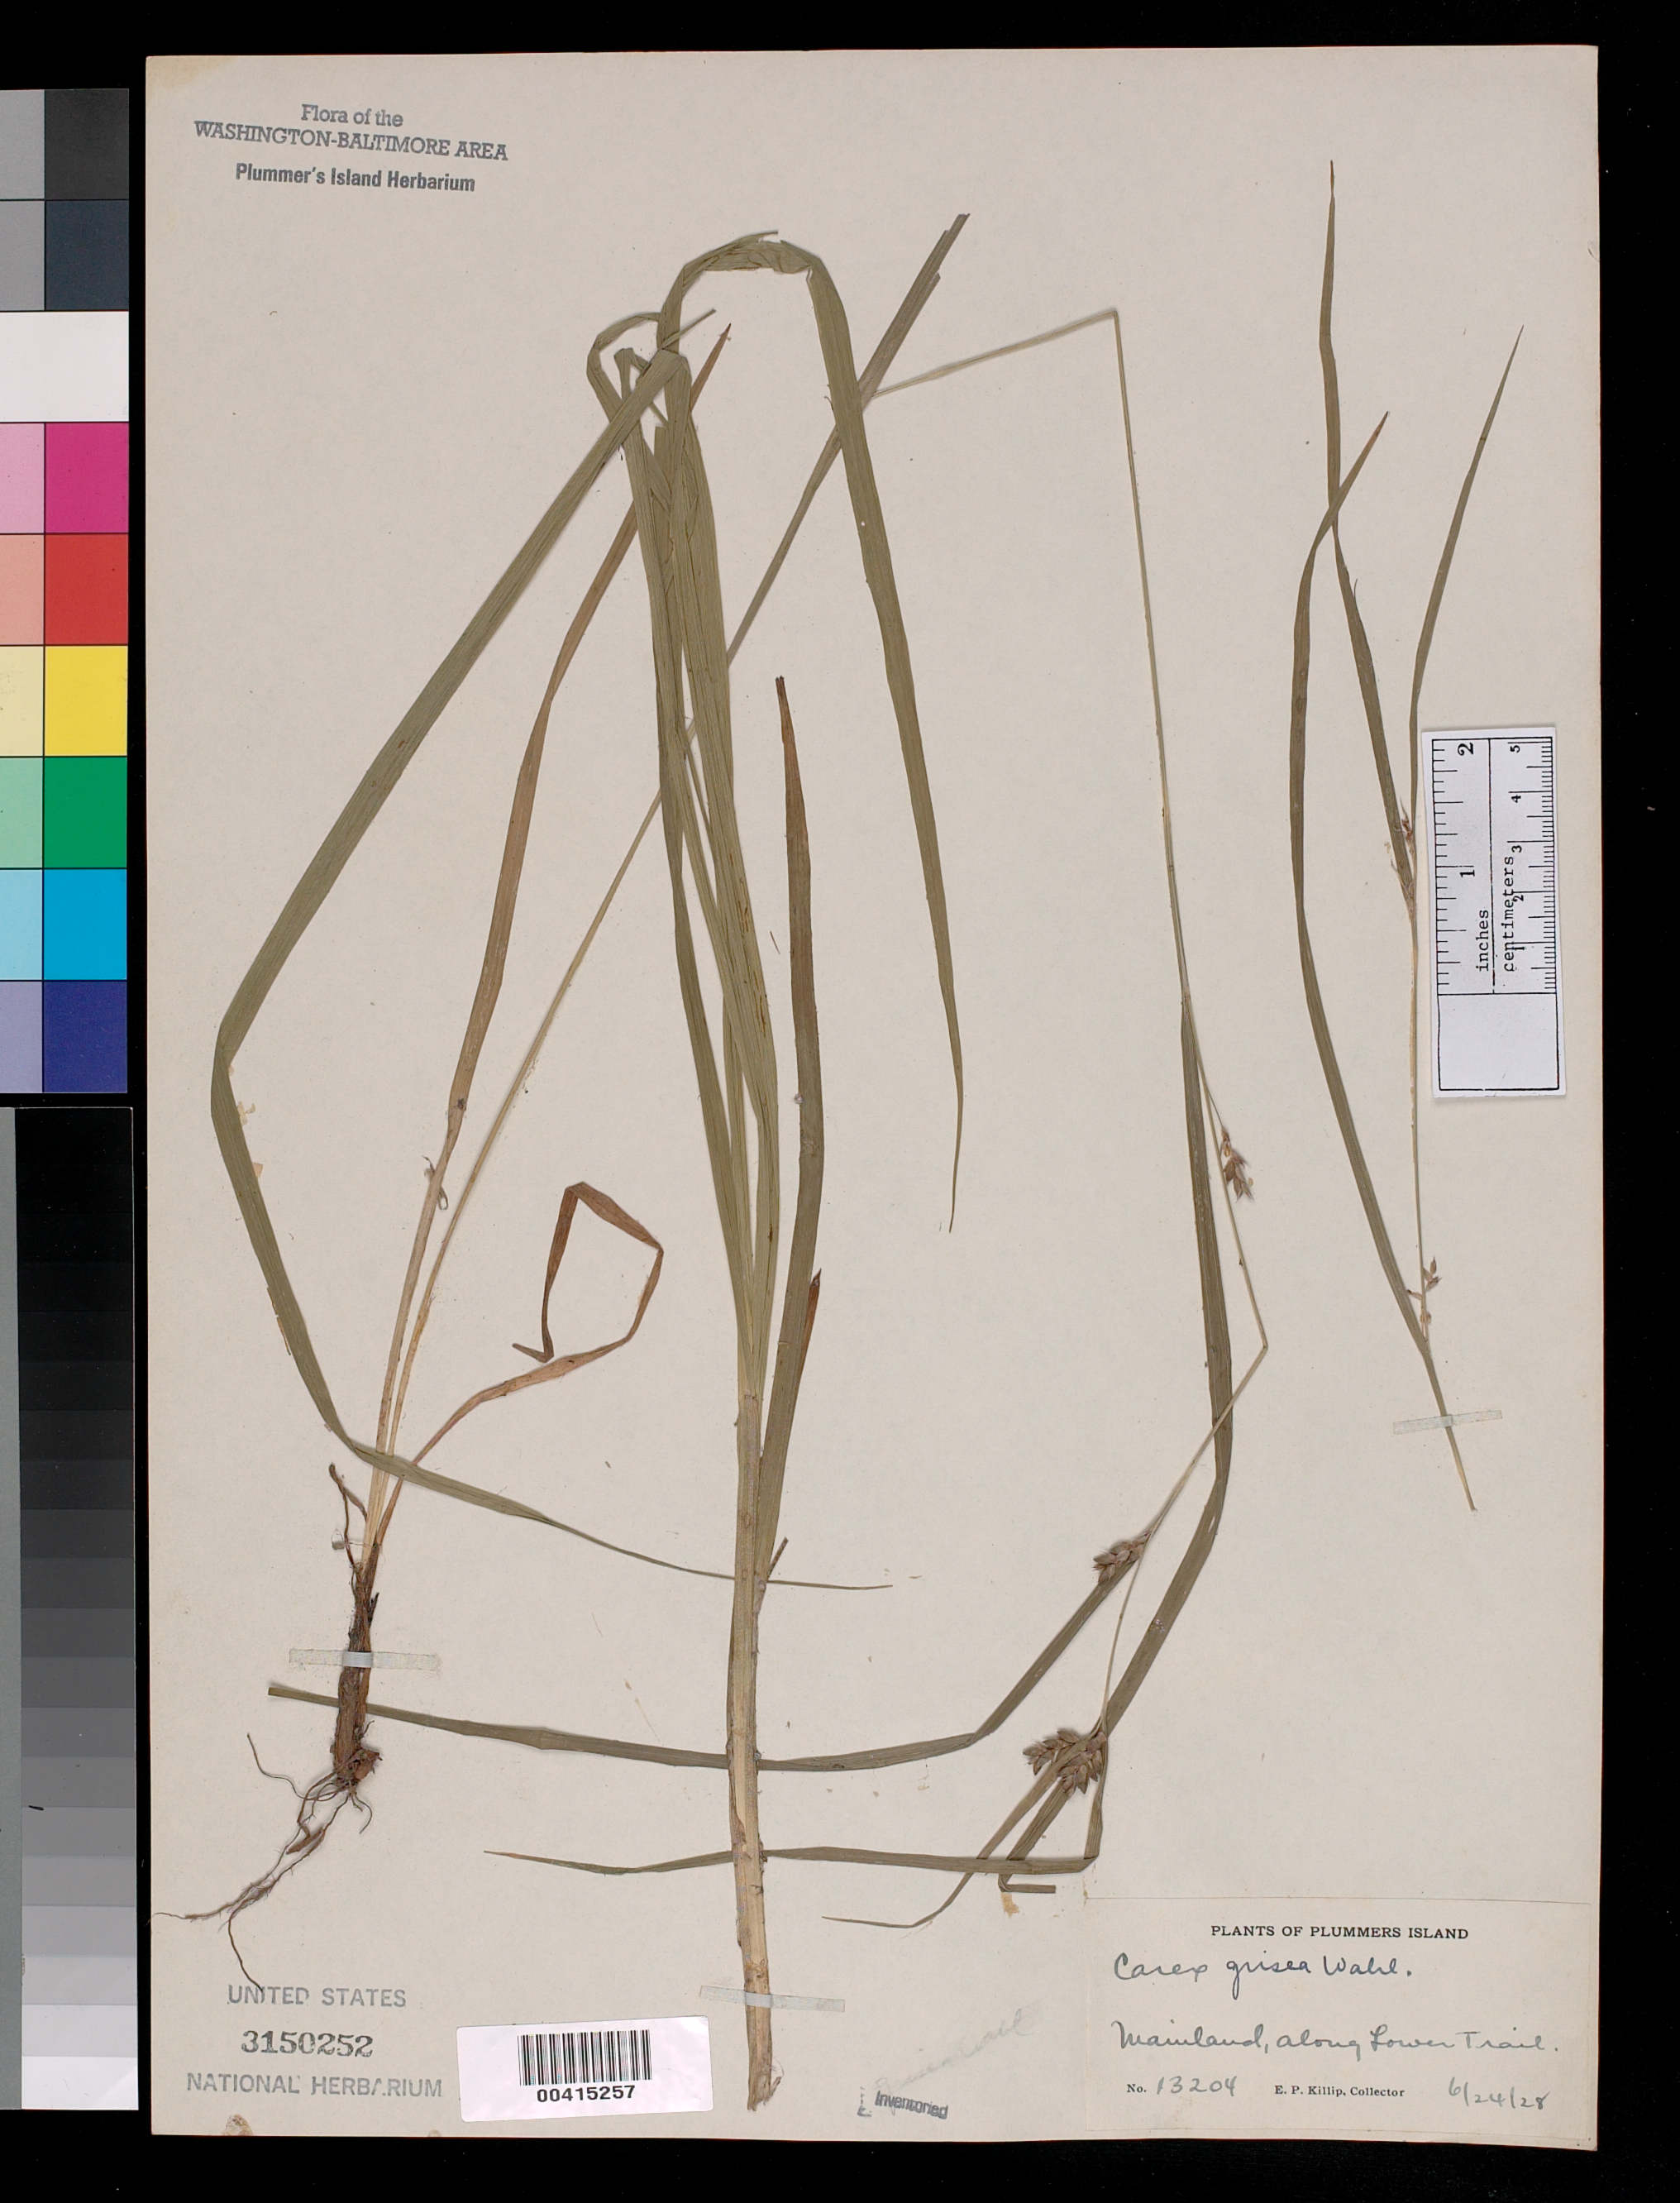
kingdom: Plantae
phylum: Tracheophyta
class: Liliopsida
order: Poales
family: Cyperaceae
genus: Carex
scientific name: Carex grisea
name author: Wahlenb.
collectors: E. P. Killip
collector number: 13204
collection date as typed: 24 Jun 1928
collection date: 1928-06-24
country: United States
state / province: Maryland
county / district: Montgomery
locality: Plummer's Island; mainland, along lower trail Plummers Island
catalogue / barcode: US 3150252